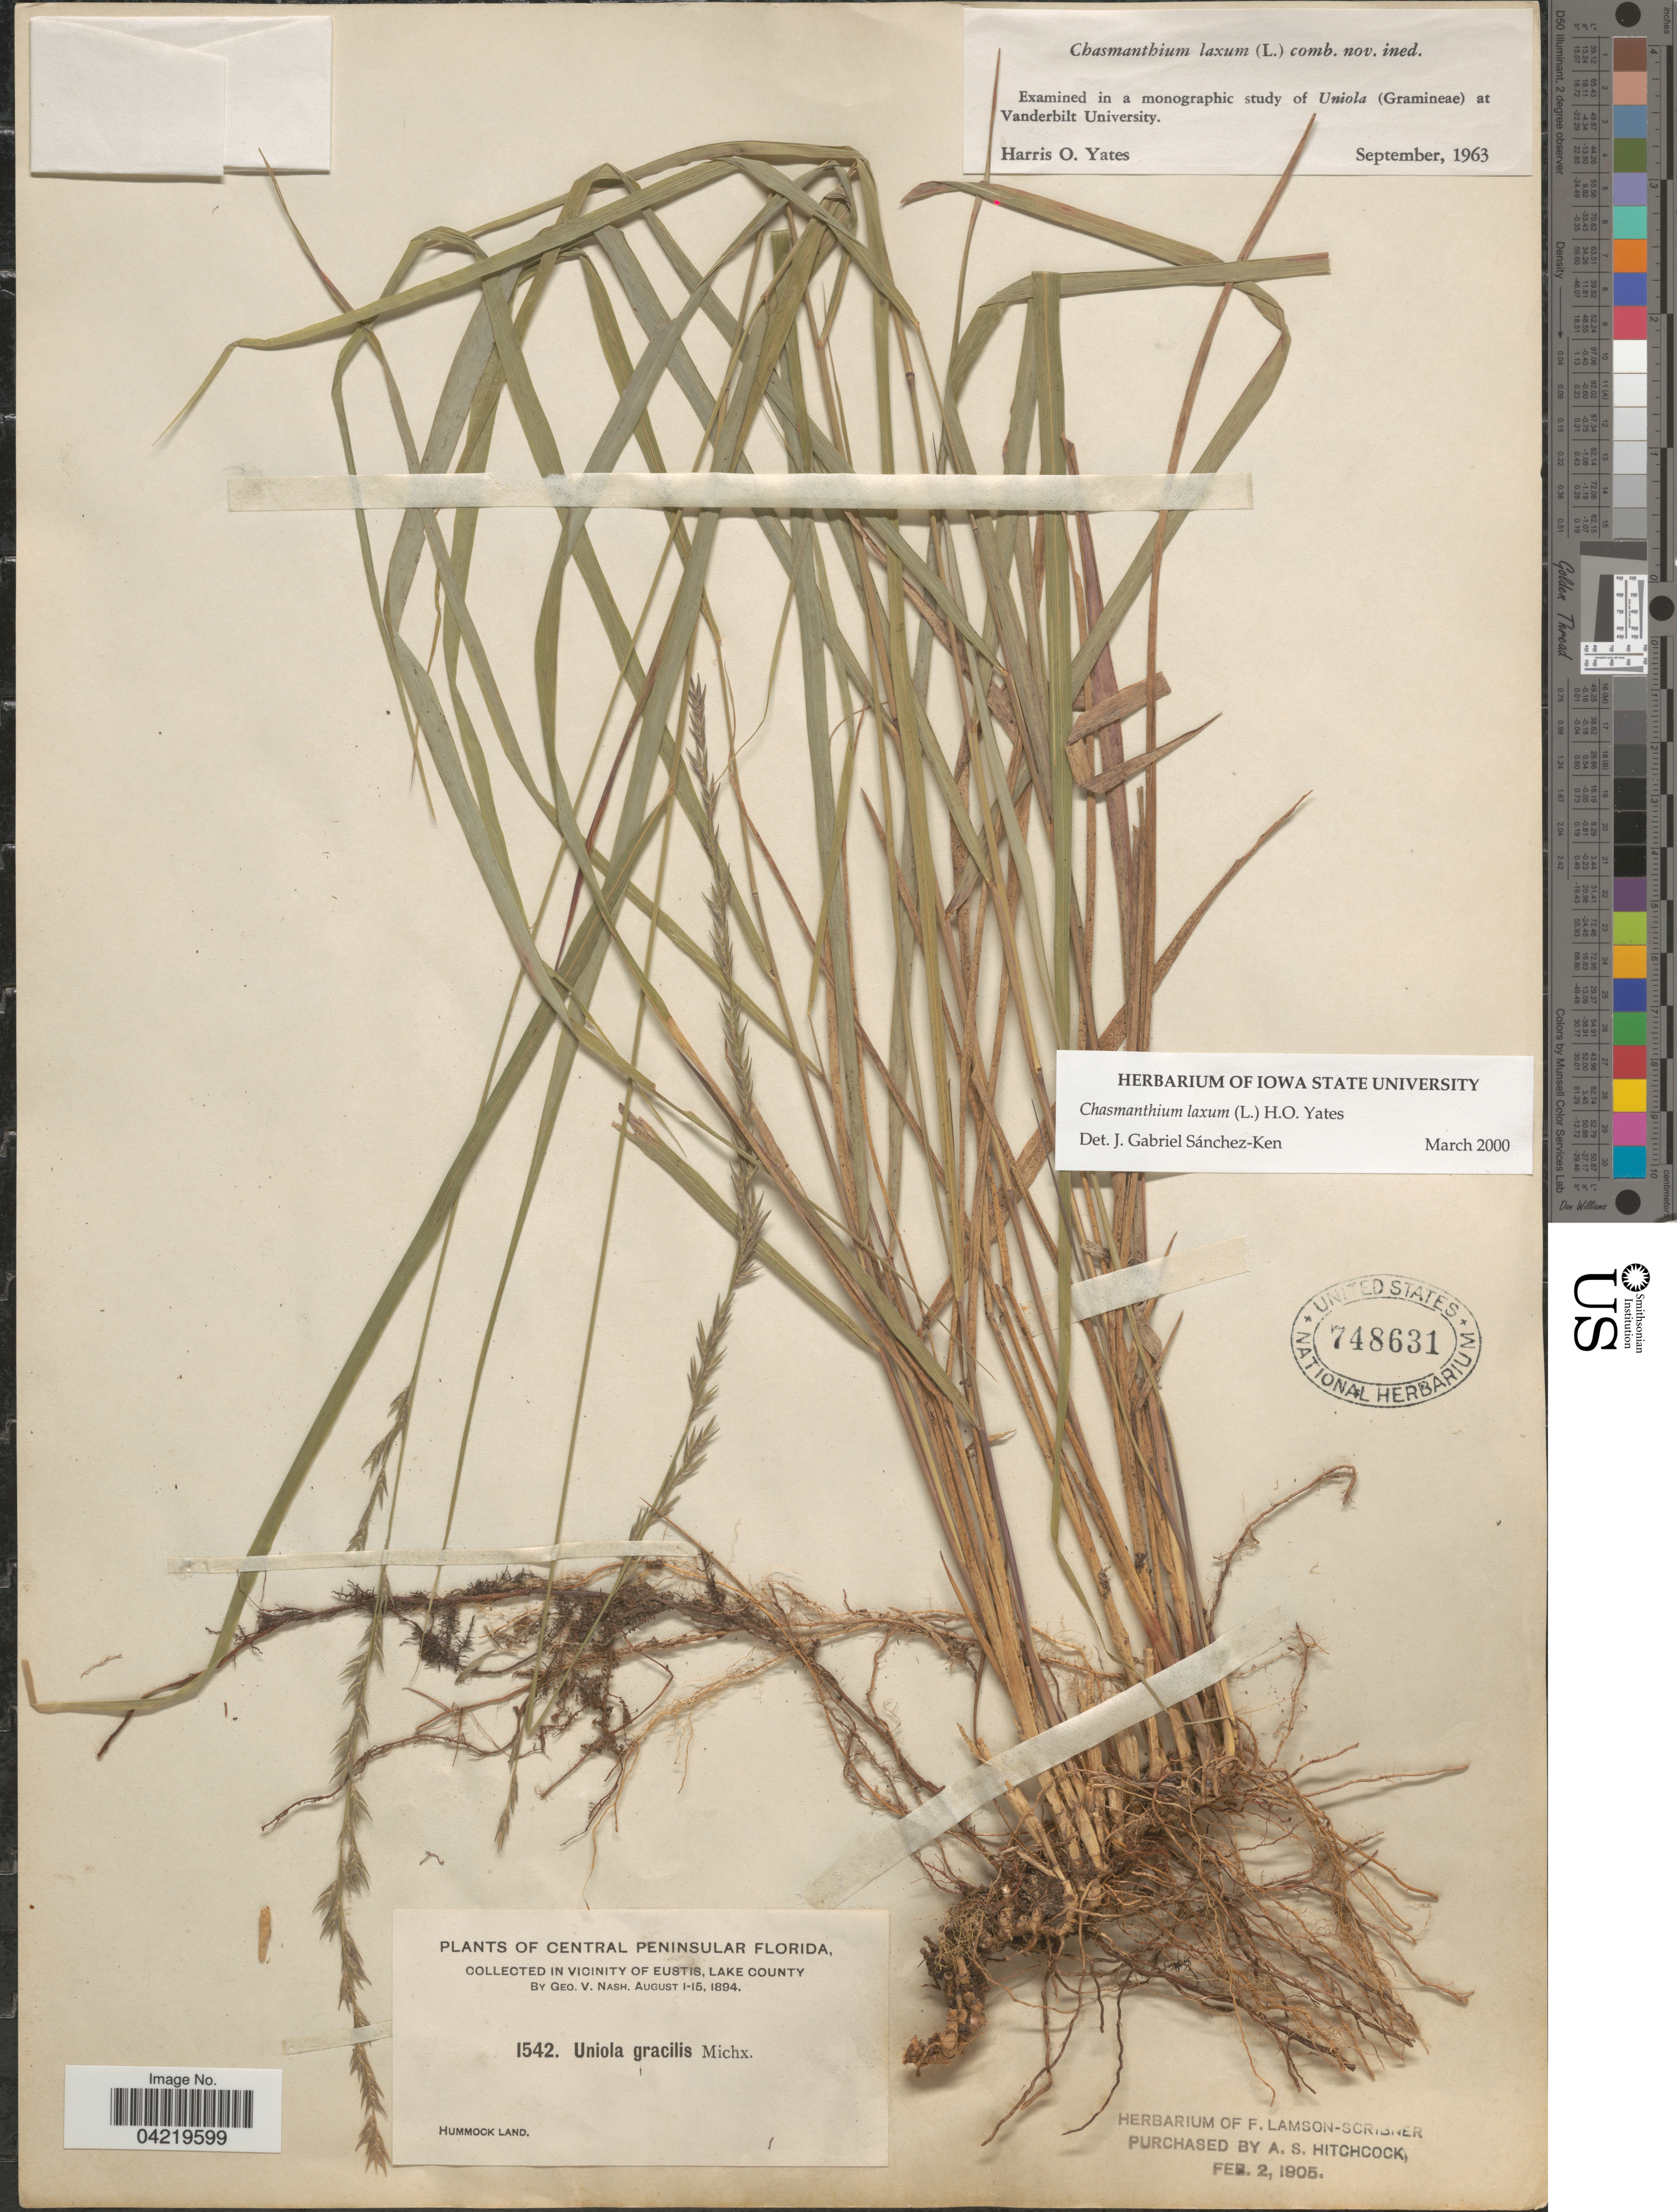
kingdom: Plantae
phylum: Tracheophyta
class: Liliopsida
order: Poales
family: Poaceae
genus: Chasmanthium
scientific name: Chasmanthium laxum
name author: (L.) H.O. Yates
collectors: G. V. Nash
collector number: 1542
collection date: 1894-08-01/1894-08-15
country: United States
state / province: Florida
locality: Central Peninsular Florida. In vicinity of Eustis, Lake County. Hummook Land.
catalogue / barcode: US 748631